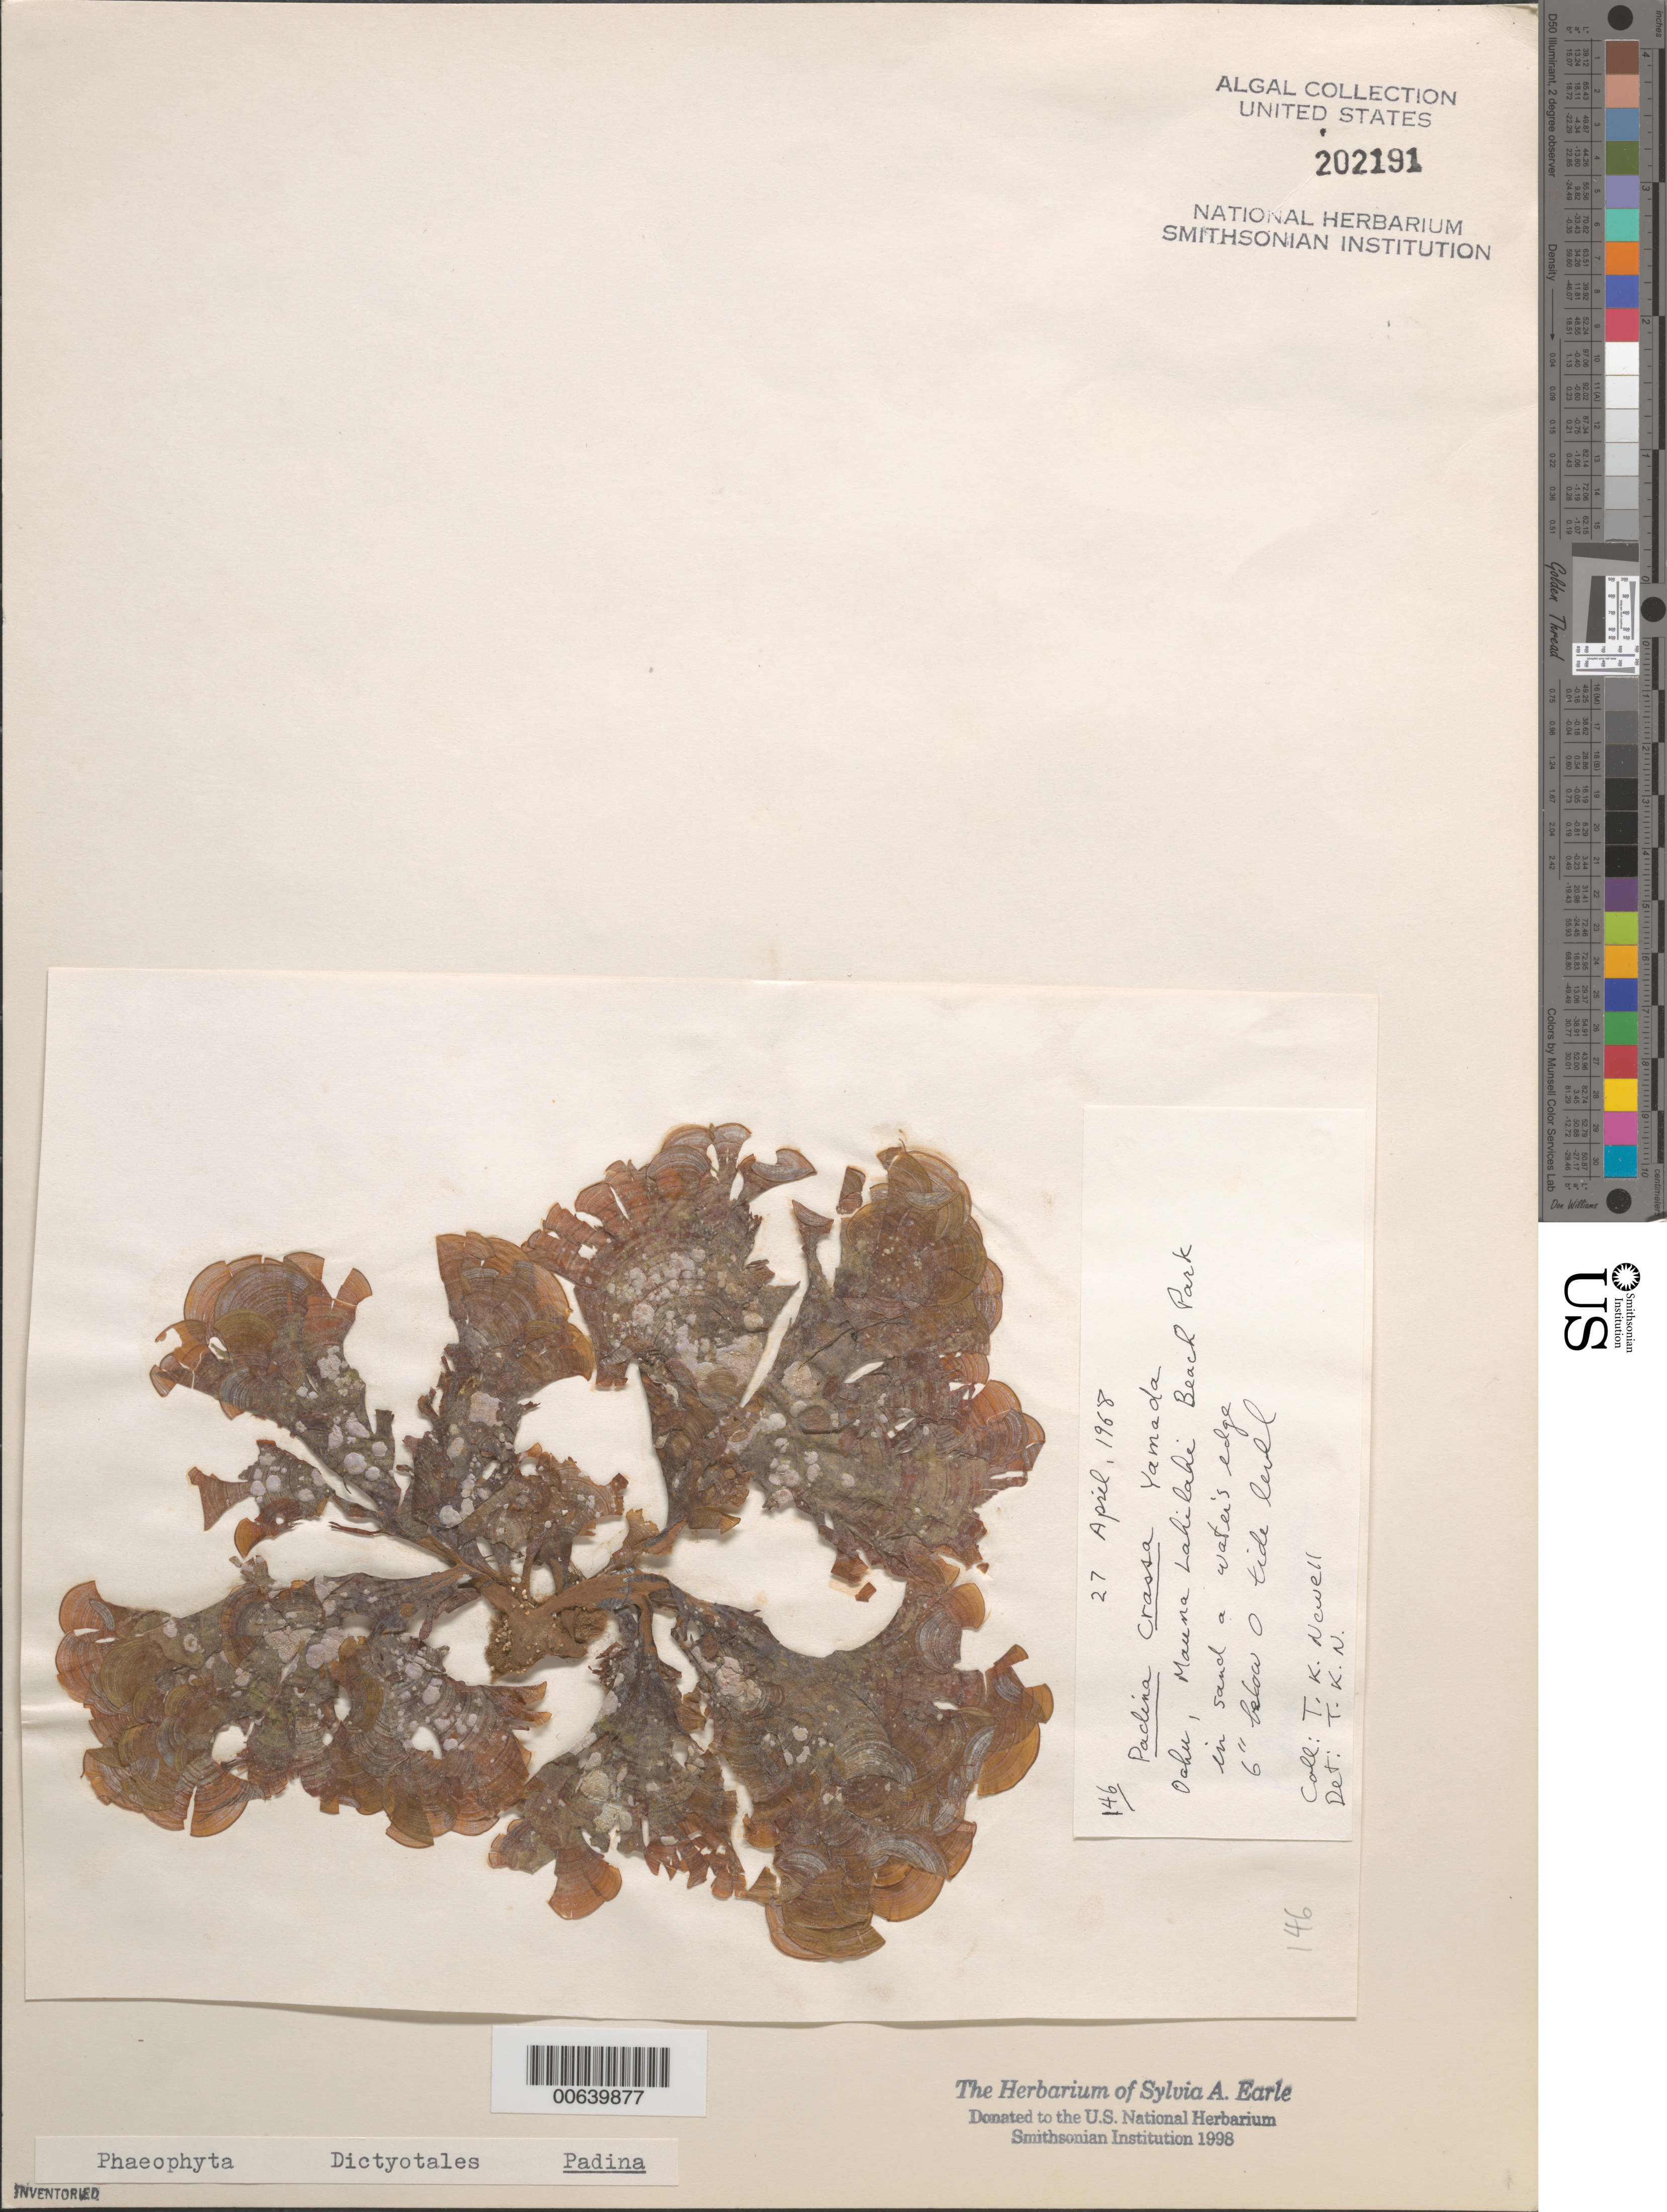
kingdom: Chromista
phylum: Ochrophyta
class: Phaeophyceae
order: Dictyotales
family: Dictyotaceae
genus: Padina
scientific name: Padina gymnospora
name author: (Kütz.) O.G. Sond.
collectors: T. K. Newell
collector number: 146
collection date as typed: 27 Apr 1968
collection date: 1968-04-27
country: United States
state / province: Hawaii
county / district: Honolulu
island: Oahu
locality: Mauna Lahilahi Beach Park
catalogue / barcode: US 202191